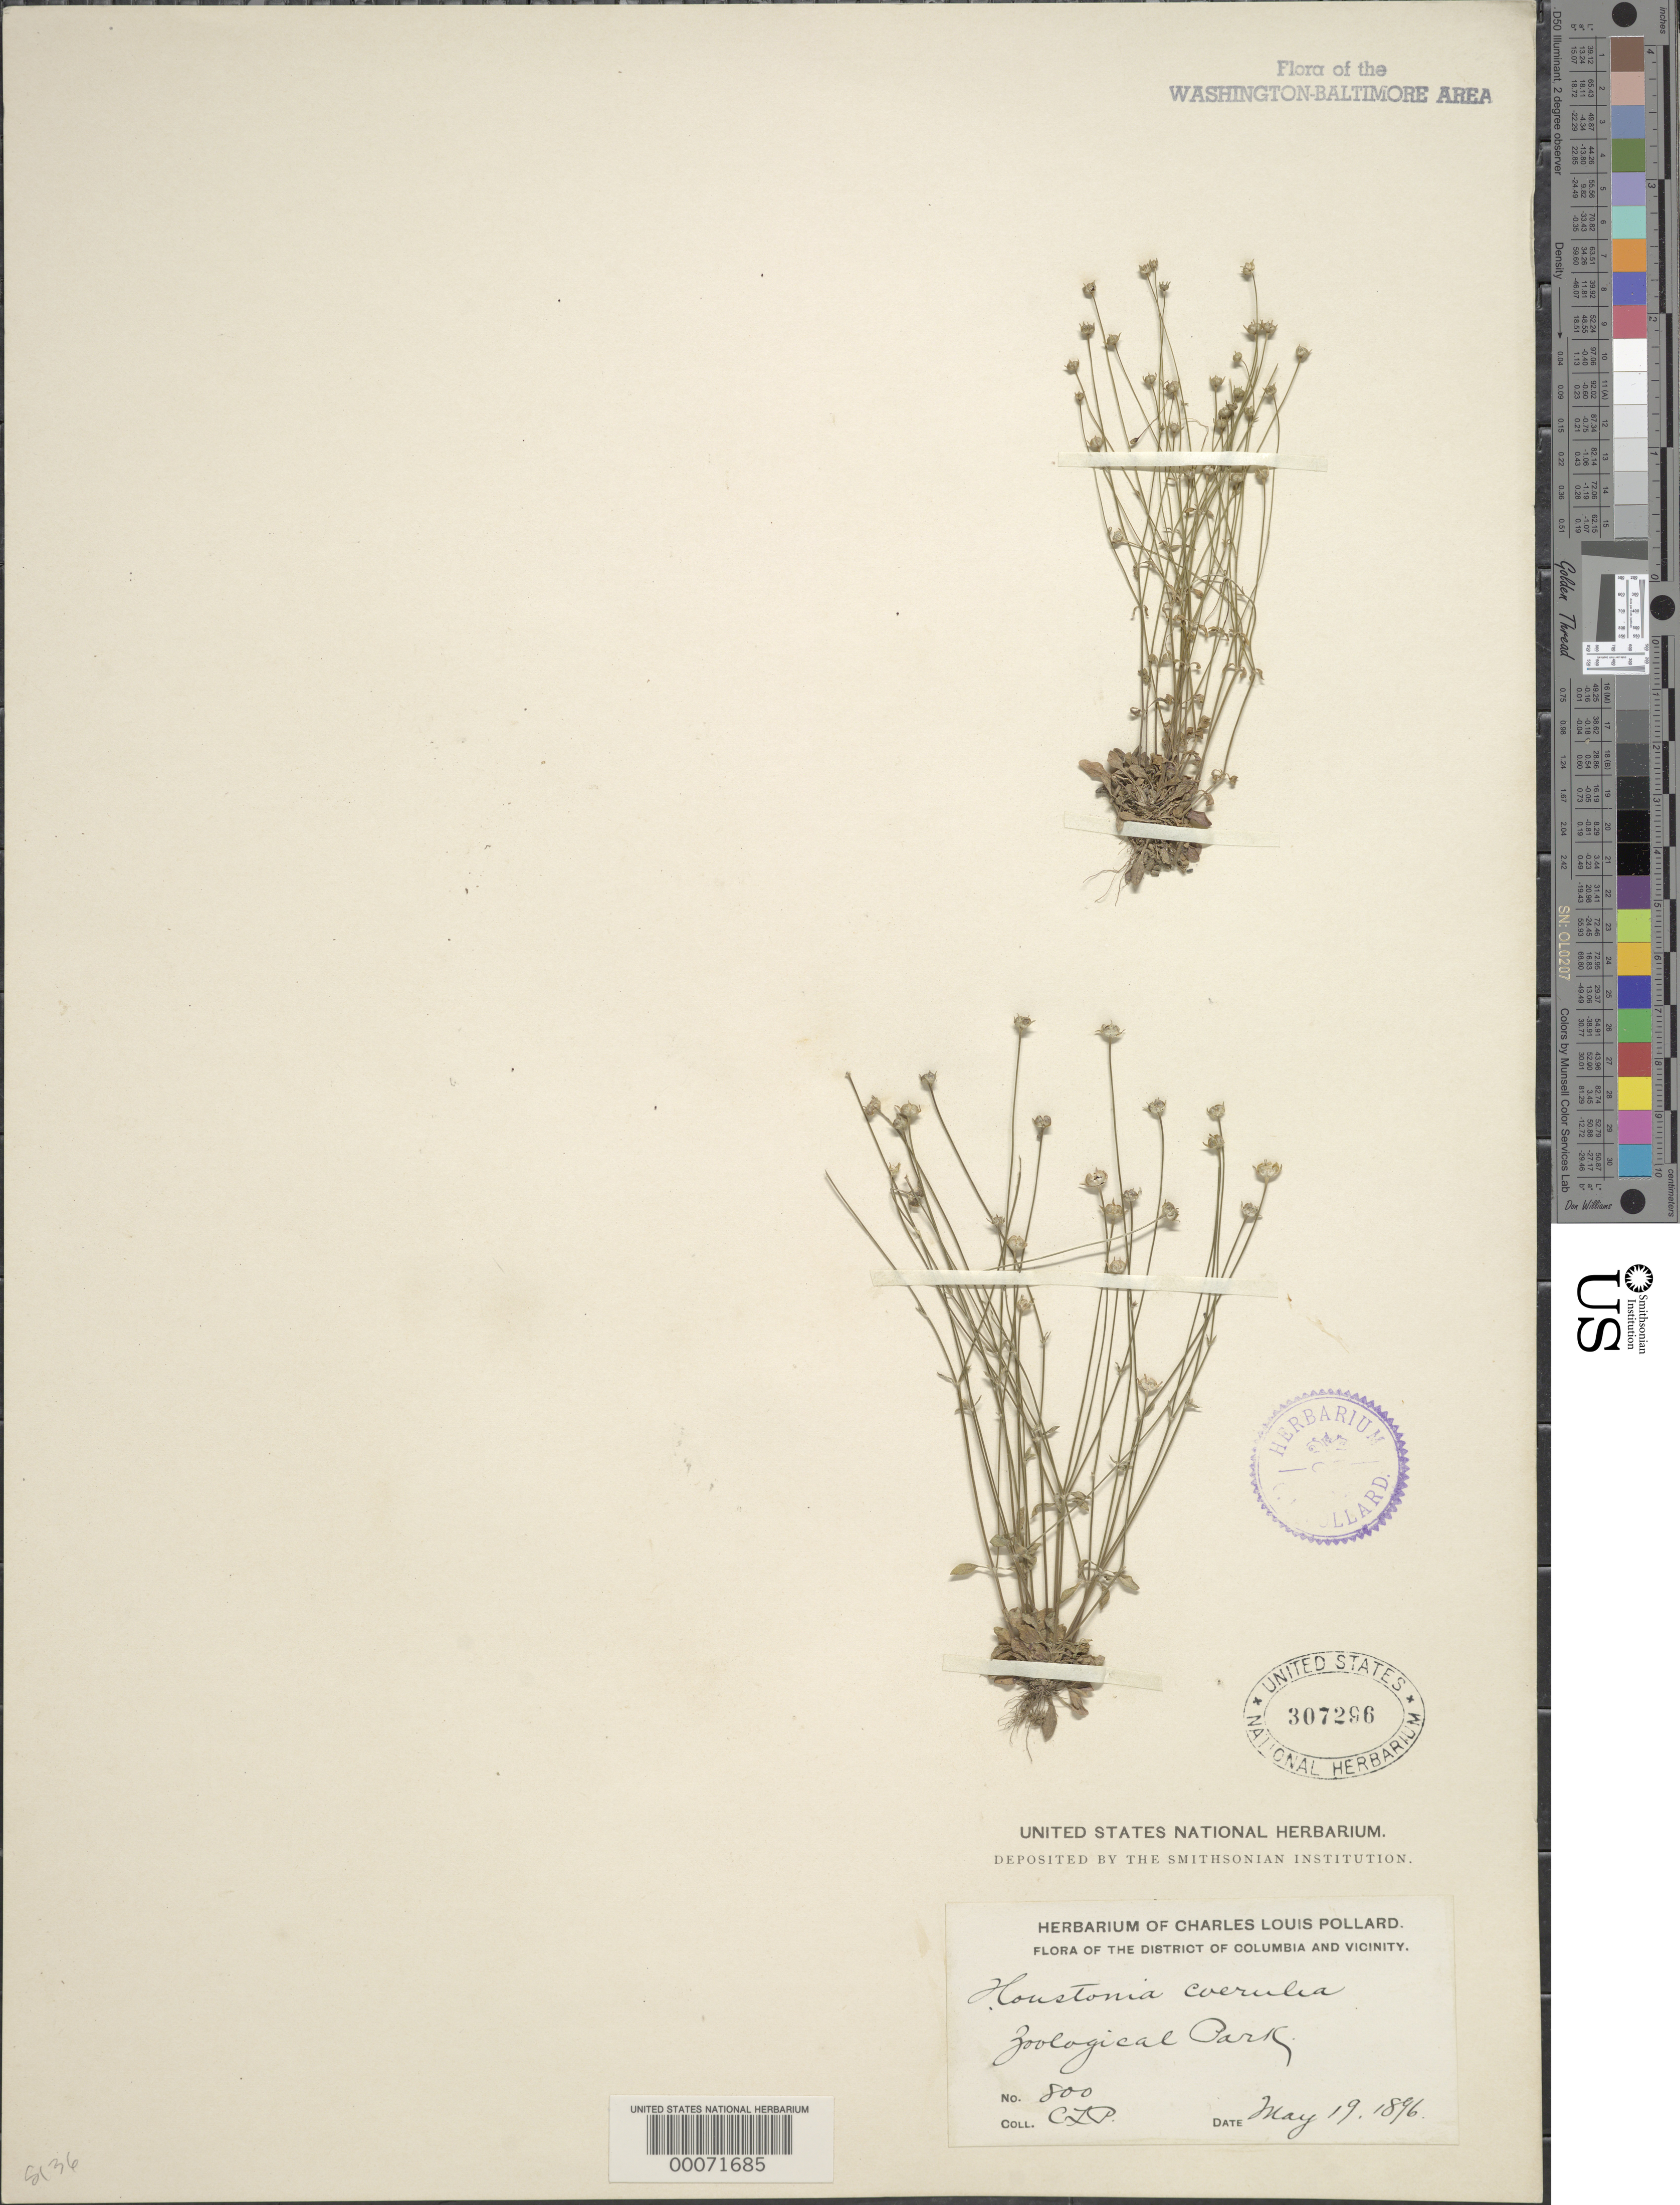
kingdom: Plantae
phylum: Tracheophyta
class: Magnoliopsida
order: Gentianales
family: Rubiaceae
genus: Houstonia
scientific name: Houstonia caerulea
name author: L.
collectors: C. L. Pollard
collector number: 800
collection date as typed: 19 May 1896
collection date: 1896-05-19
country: United States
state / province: District of Columbia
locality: Zoological Park Rock Creek Park and Vicinity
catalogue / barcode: US 307296